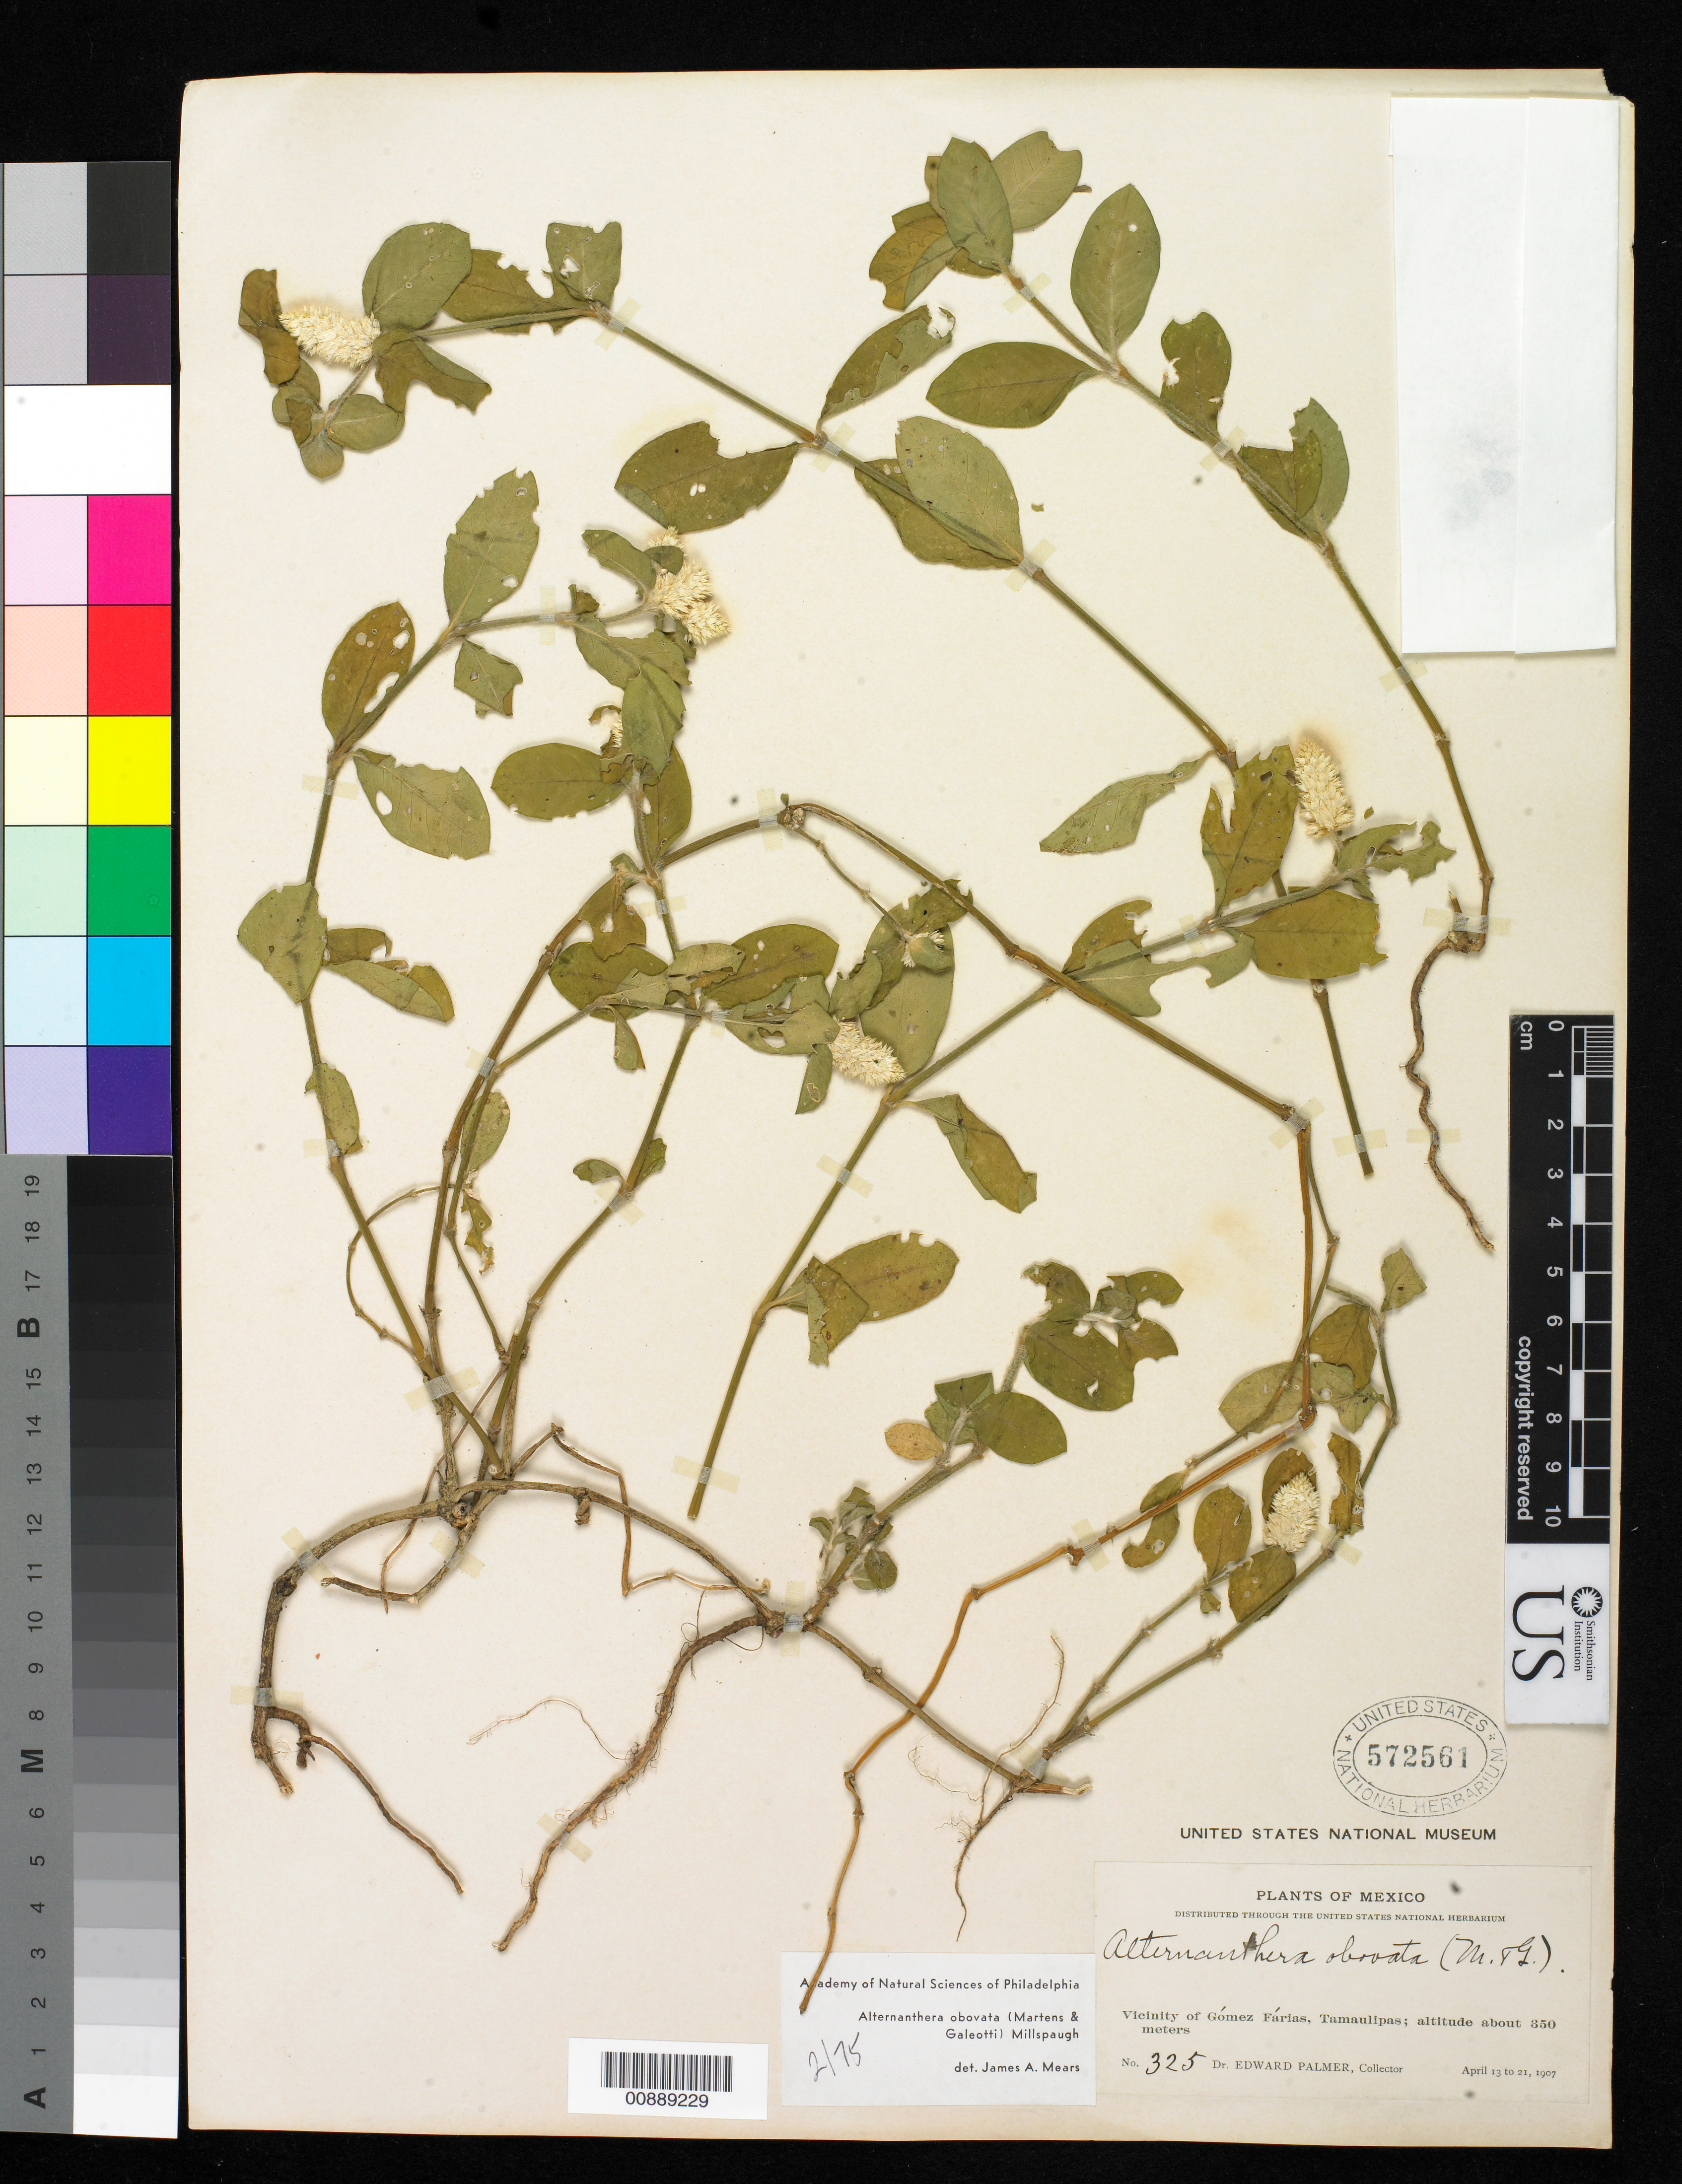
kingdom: Plantae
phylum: Tracheophyta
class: Magnoliopsida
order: Caryophyllales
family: Amaranthaceae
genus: Alternanthera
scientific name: Alternanthera obovata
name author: (M. Martens) Millsp.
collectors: E. Palmer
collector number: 325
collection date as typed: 13 Apr 1907 to 21 Apr 1907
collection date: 1907-04-13/1907-04-21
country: Mexico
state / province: Tamaulipas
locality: Vicinity of Gómez Farias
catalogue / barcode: US 572561